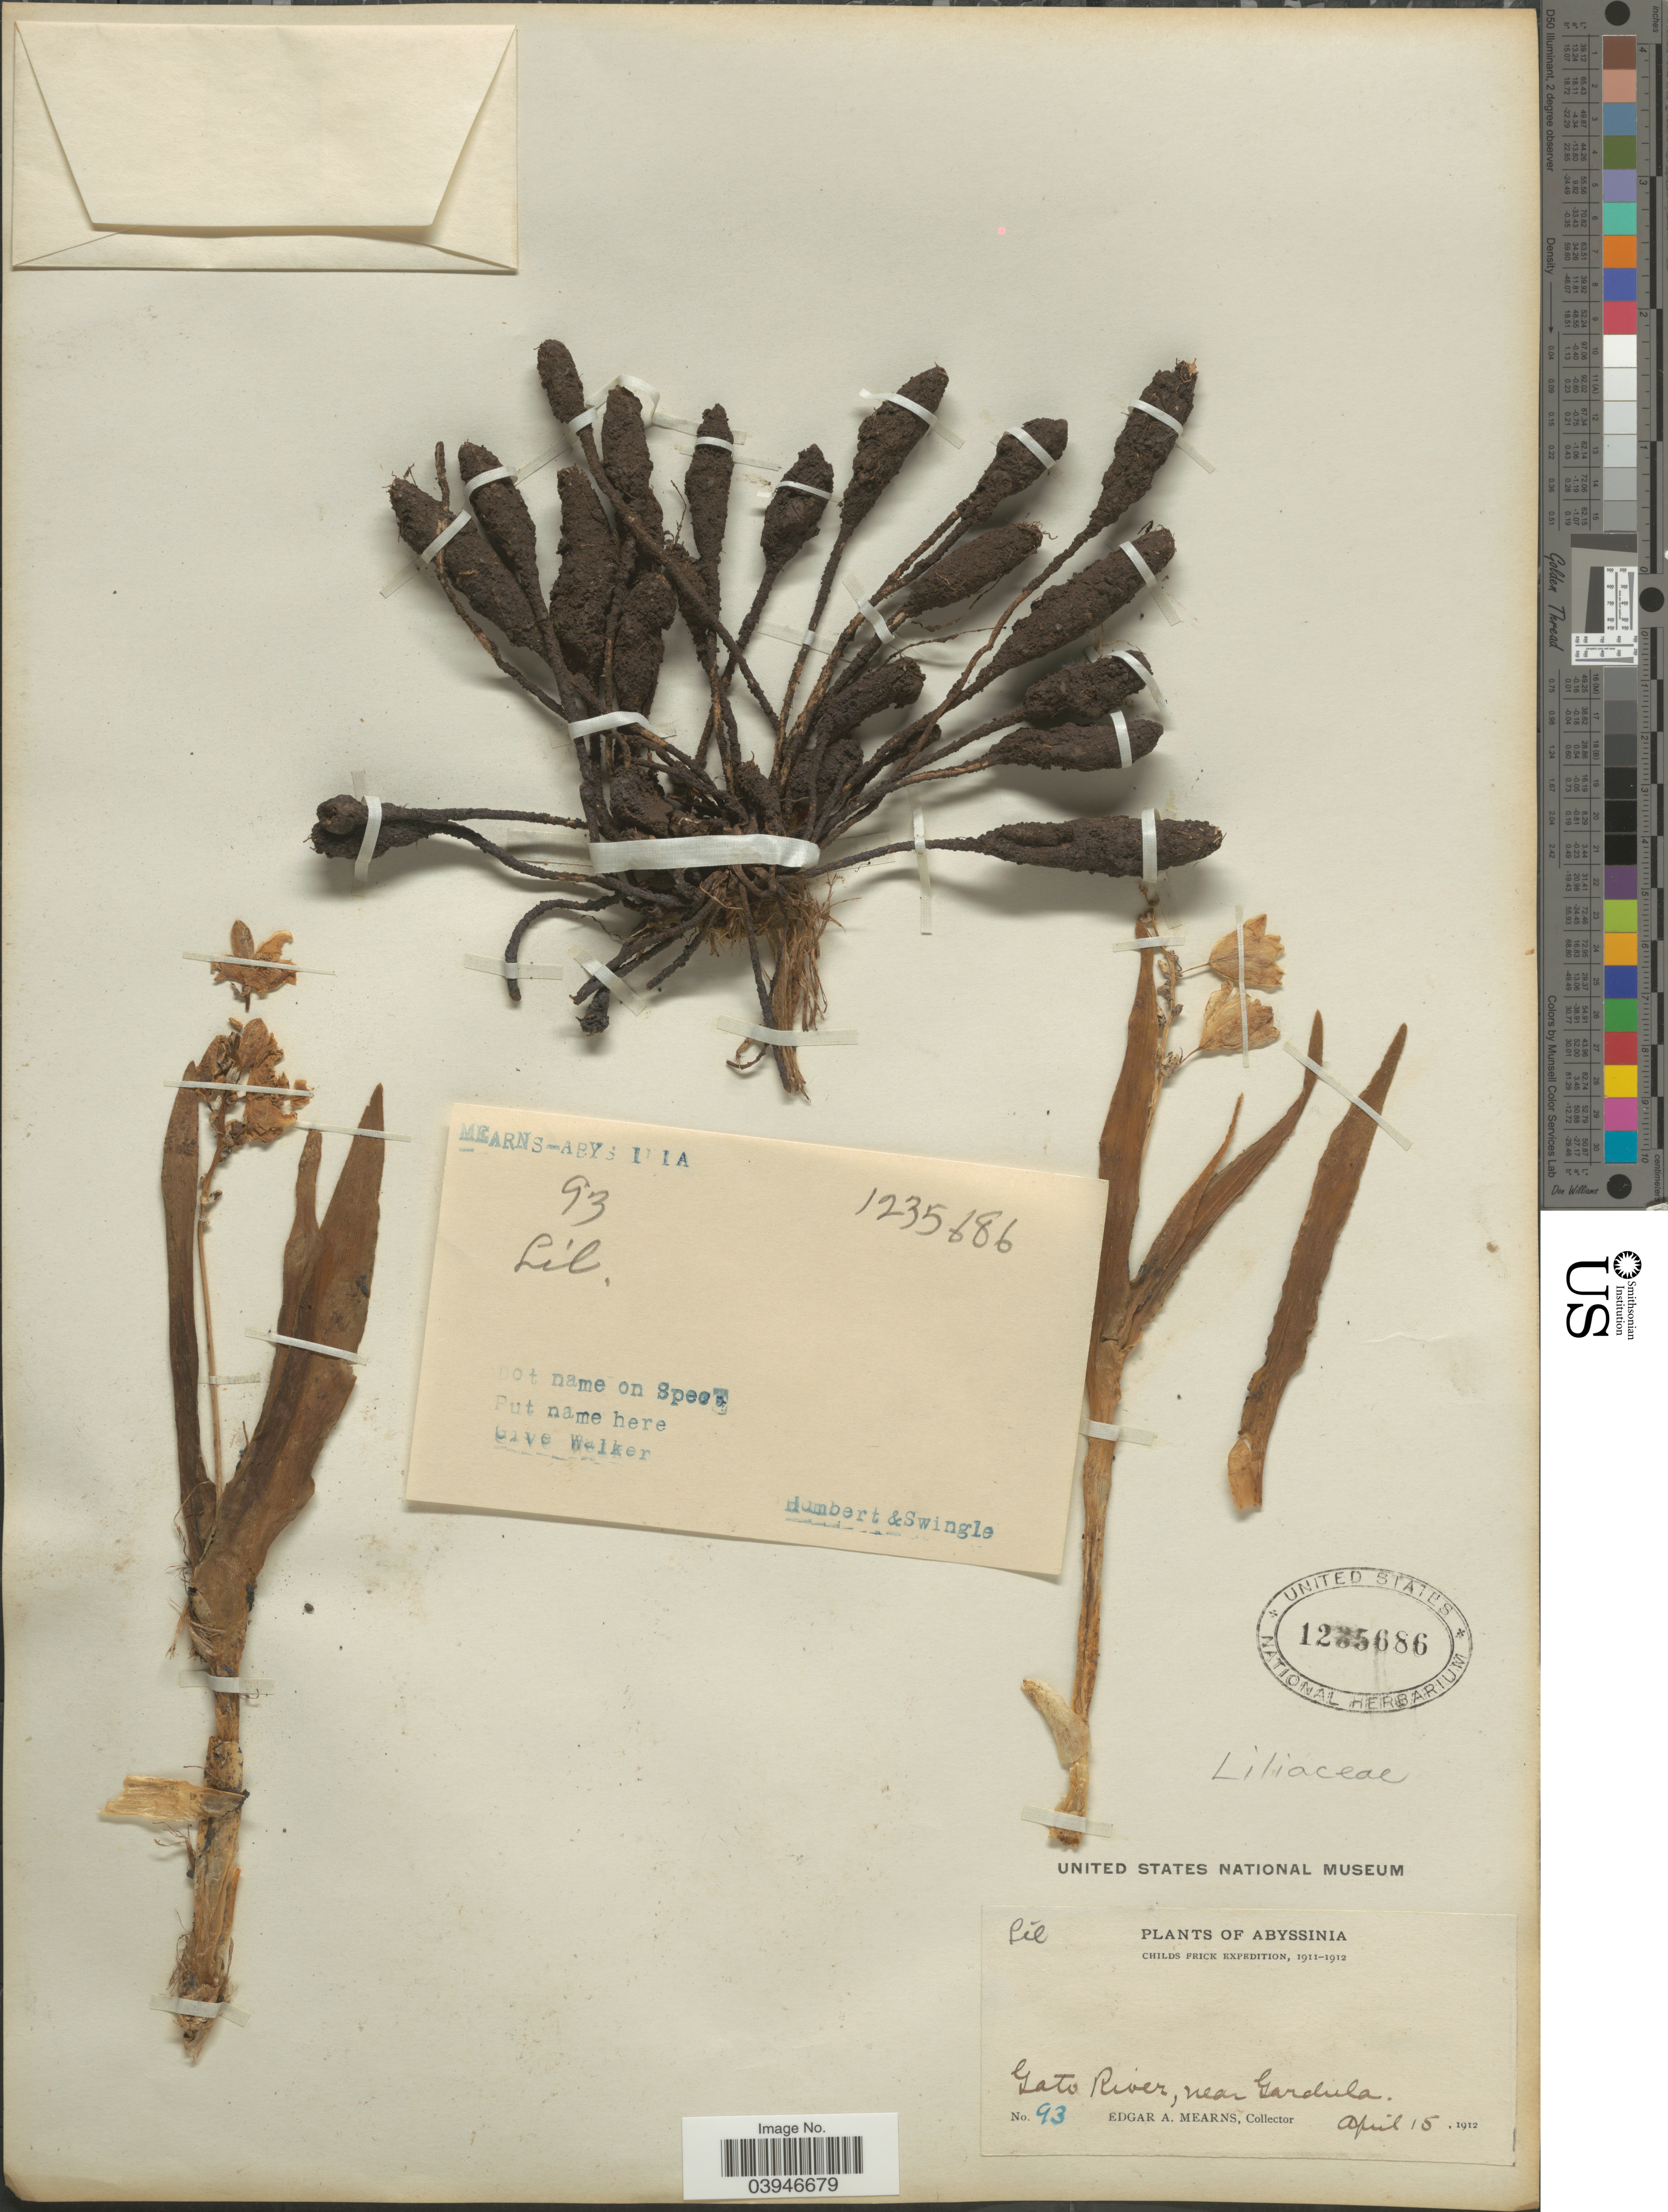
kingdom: Plantae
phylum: Tracheophyta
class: Liliopsida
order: Liliales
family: Liliaceae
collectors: E. A. Mearns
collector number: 93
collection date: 1912-04-15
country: Ethiopia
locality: Abyssinia, Gato River, near Gardula.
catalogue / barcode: US 1285686